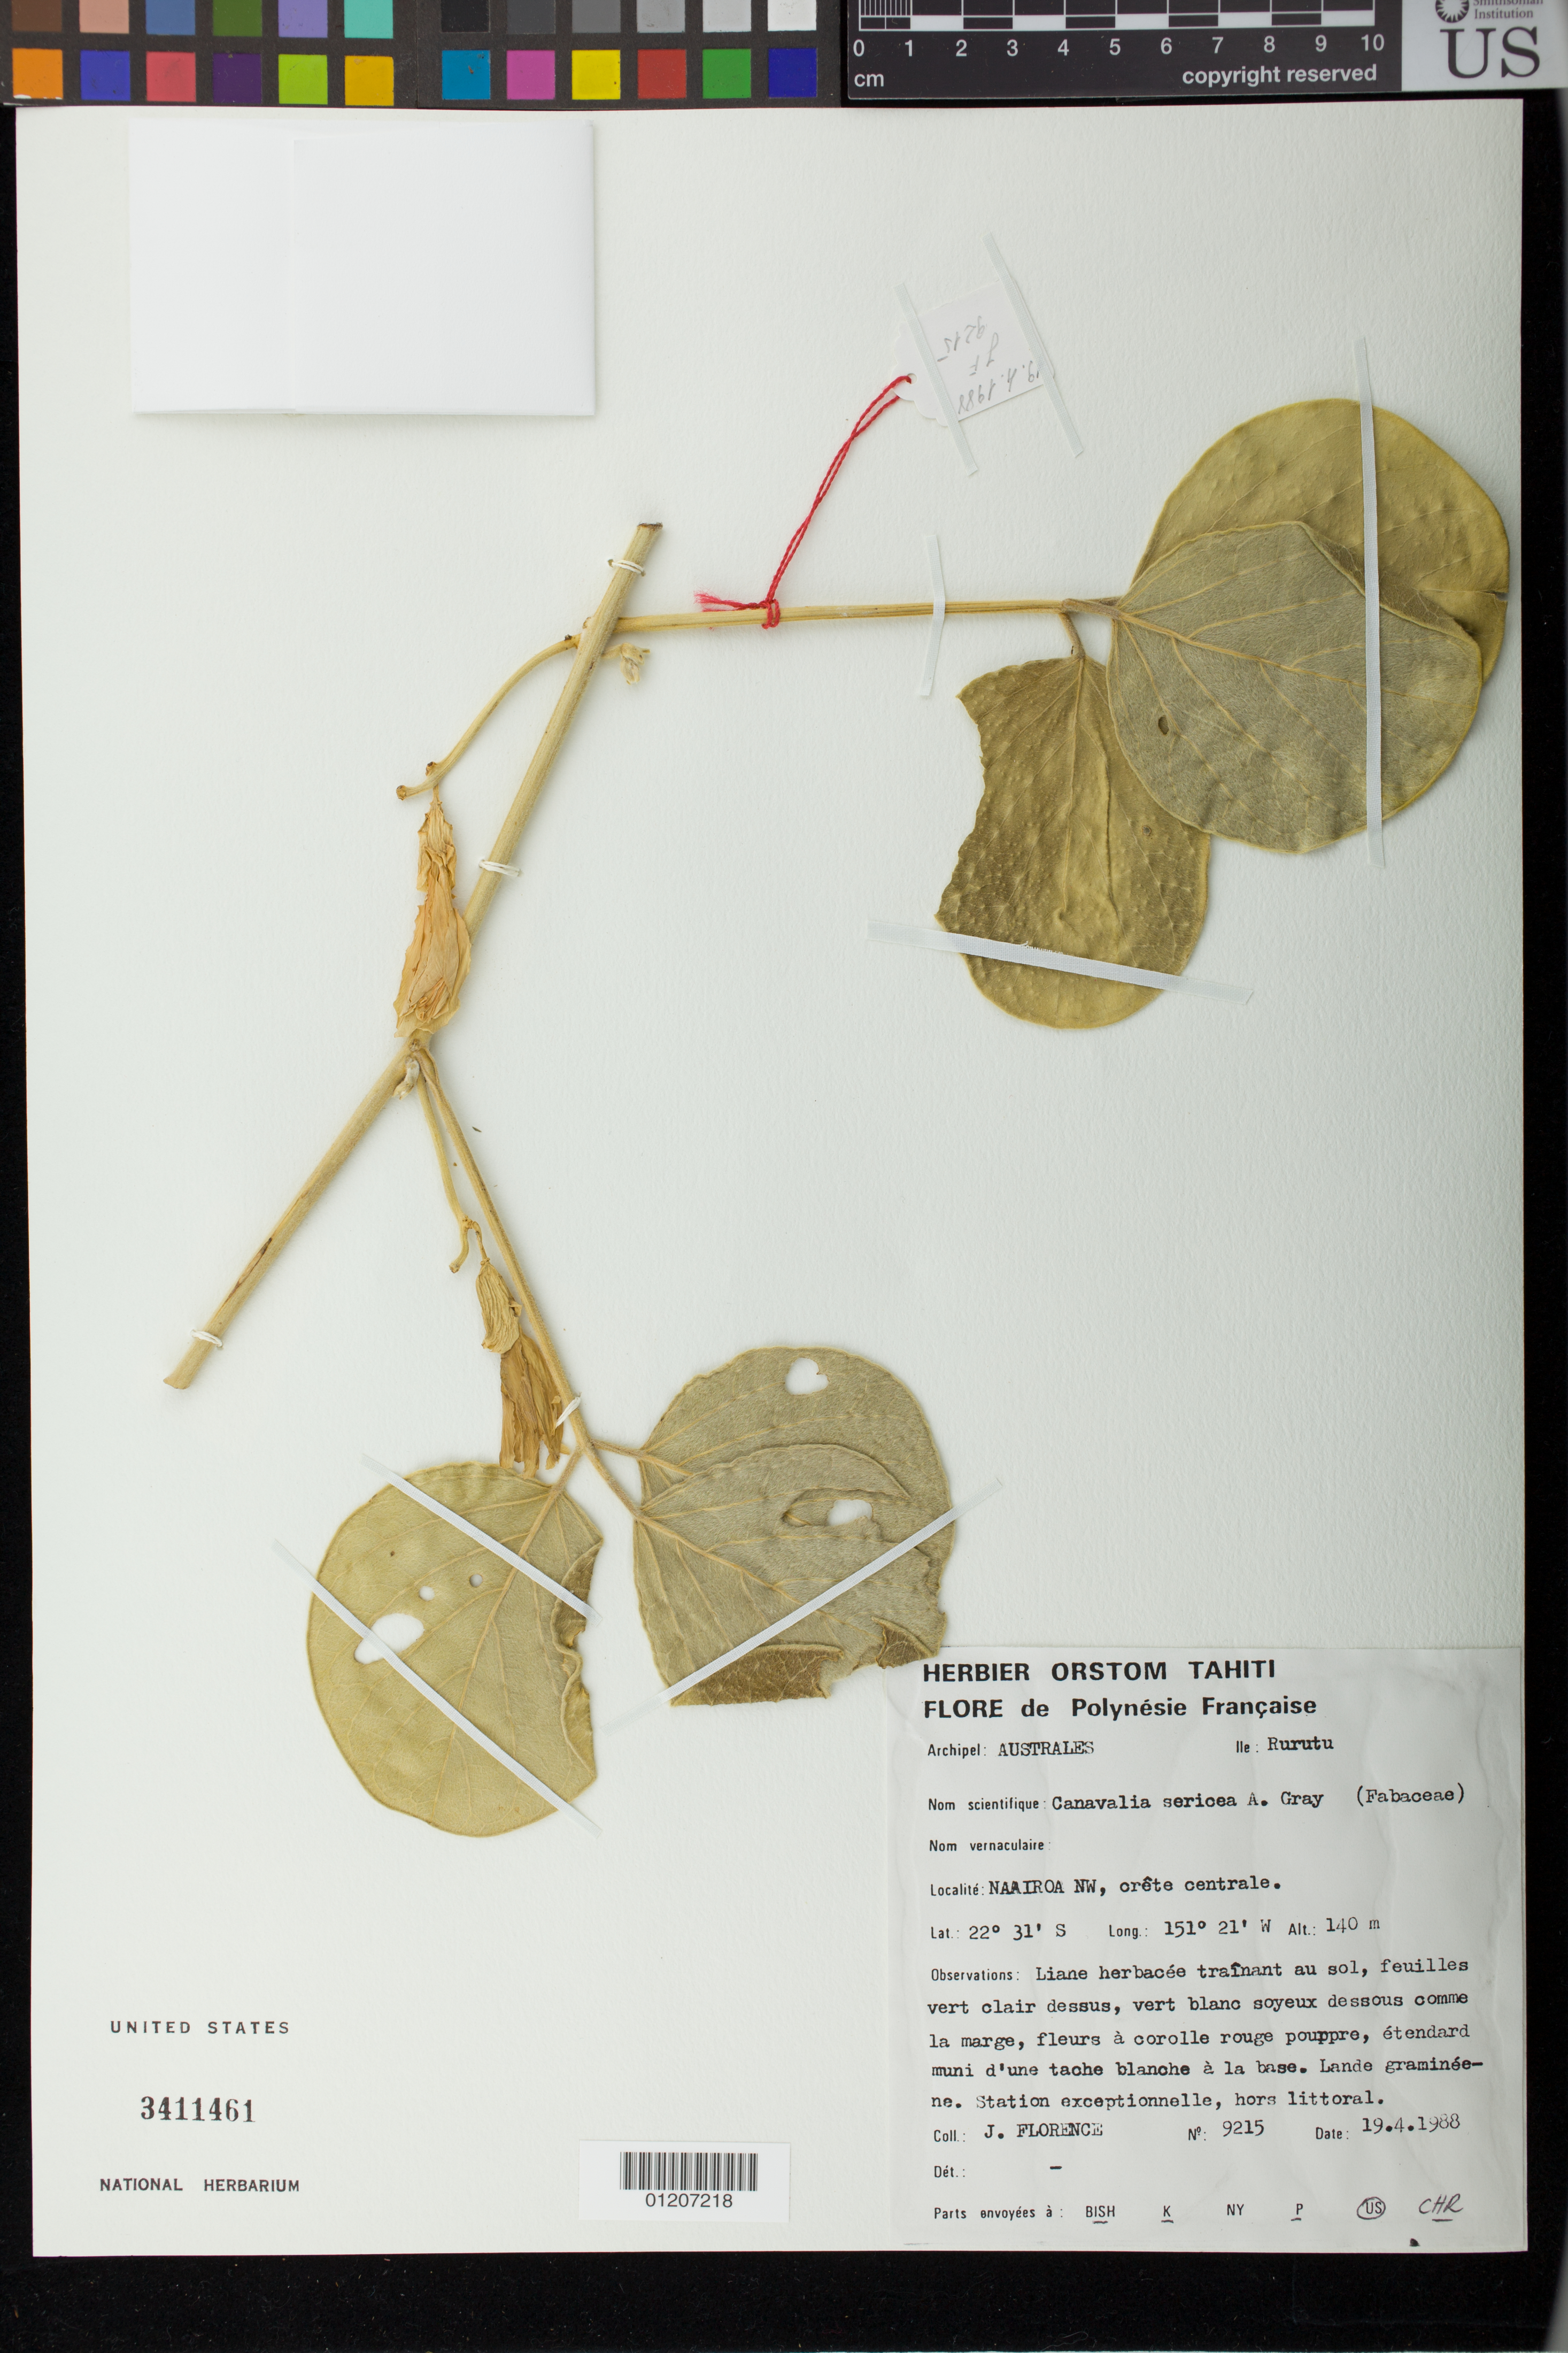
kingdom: Plantae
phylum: Tracheophyta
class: Magnoliopsida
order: Fabales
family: Fabaceae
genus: Canavalia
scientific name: Canavalia sericea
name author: A. Gray in Wilkes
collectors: J. Florence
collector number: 9215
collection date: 1988-04-19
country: French Polynesia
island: Rurutu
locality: Naairoa NW, crète centrale. Station exceptionnelle, hors littoral.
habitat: Lande graminèene.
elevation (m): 140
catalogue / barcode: US 3411461